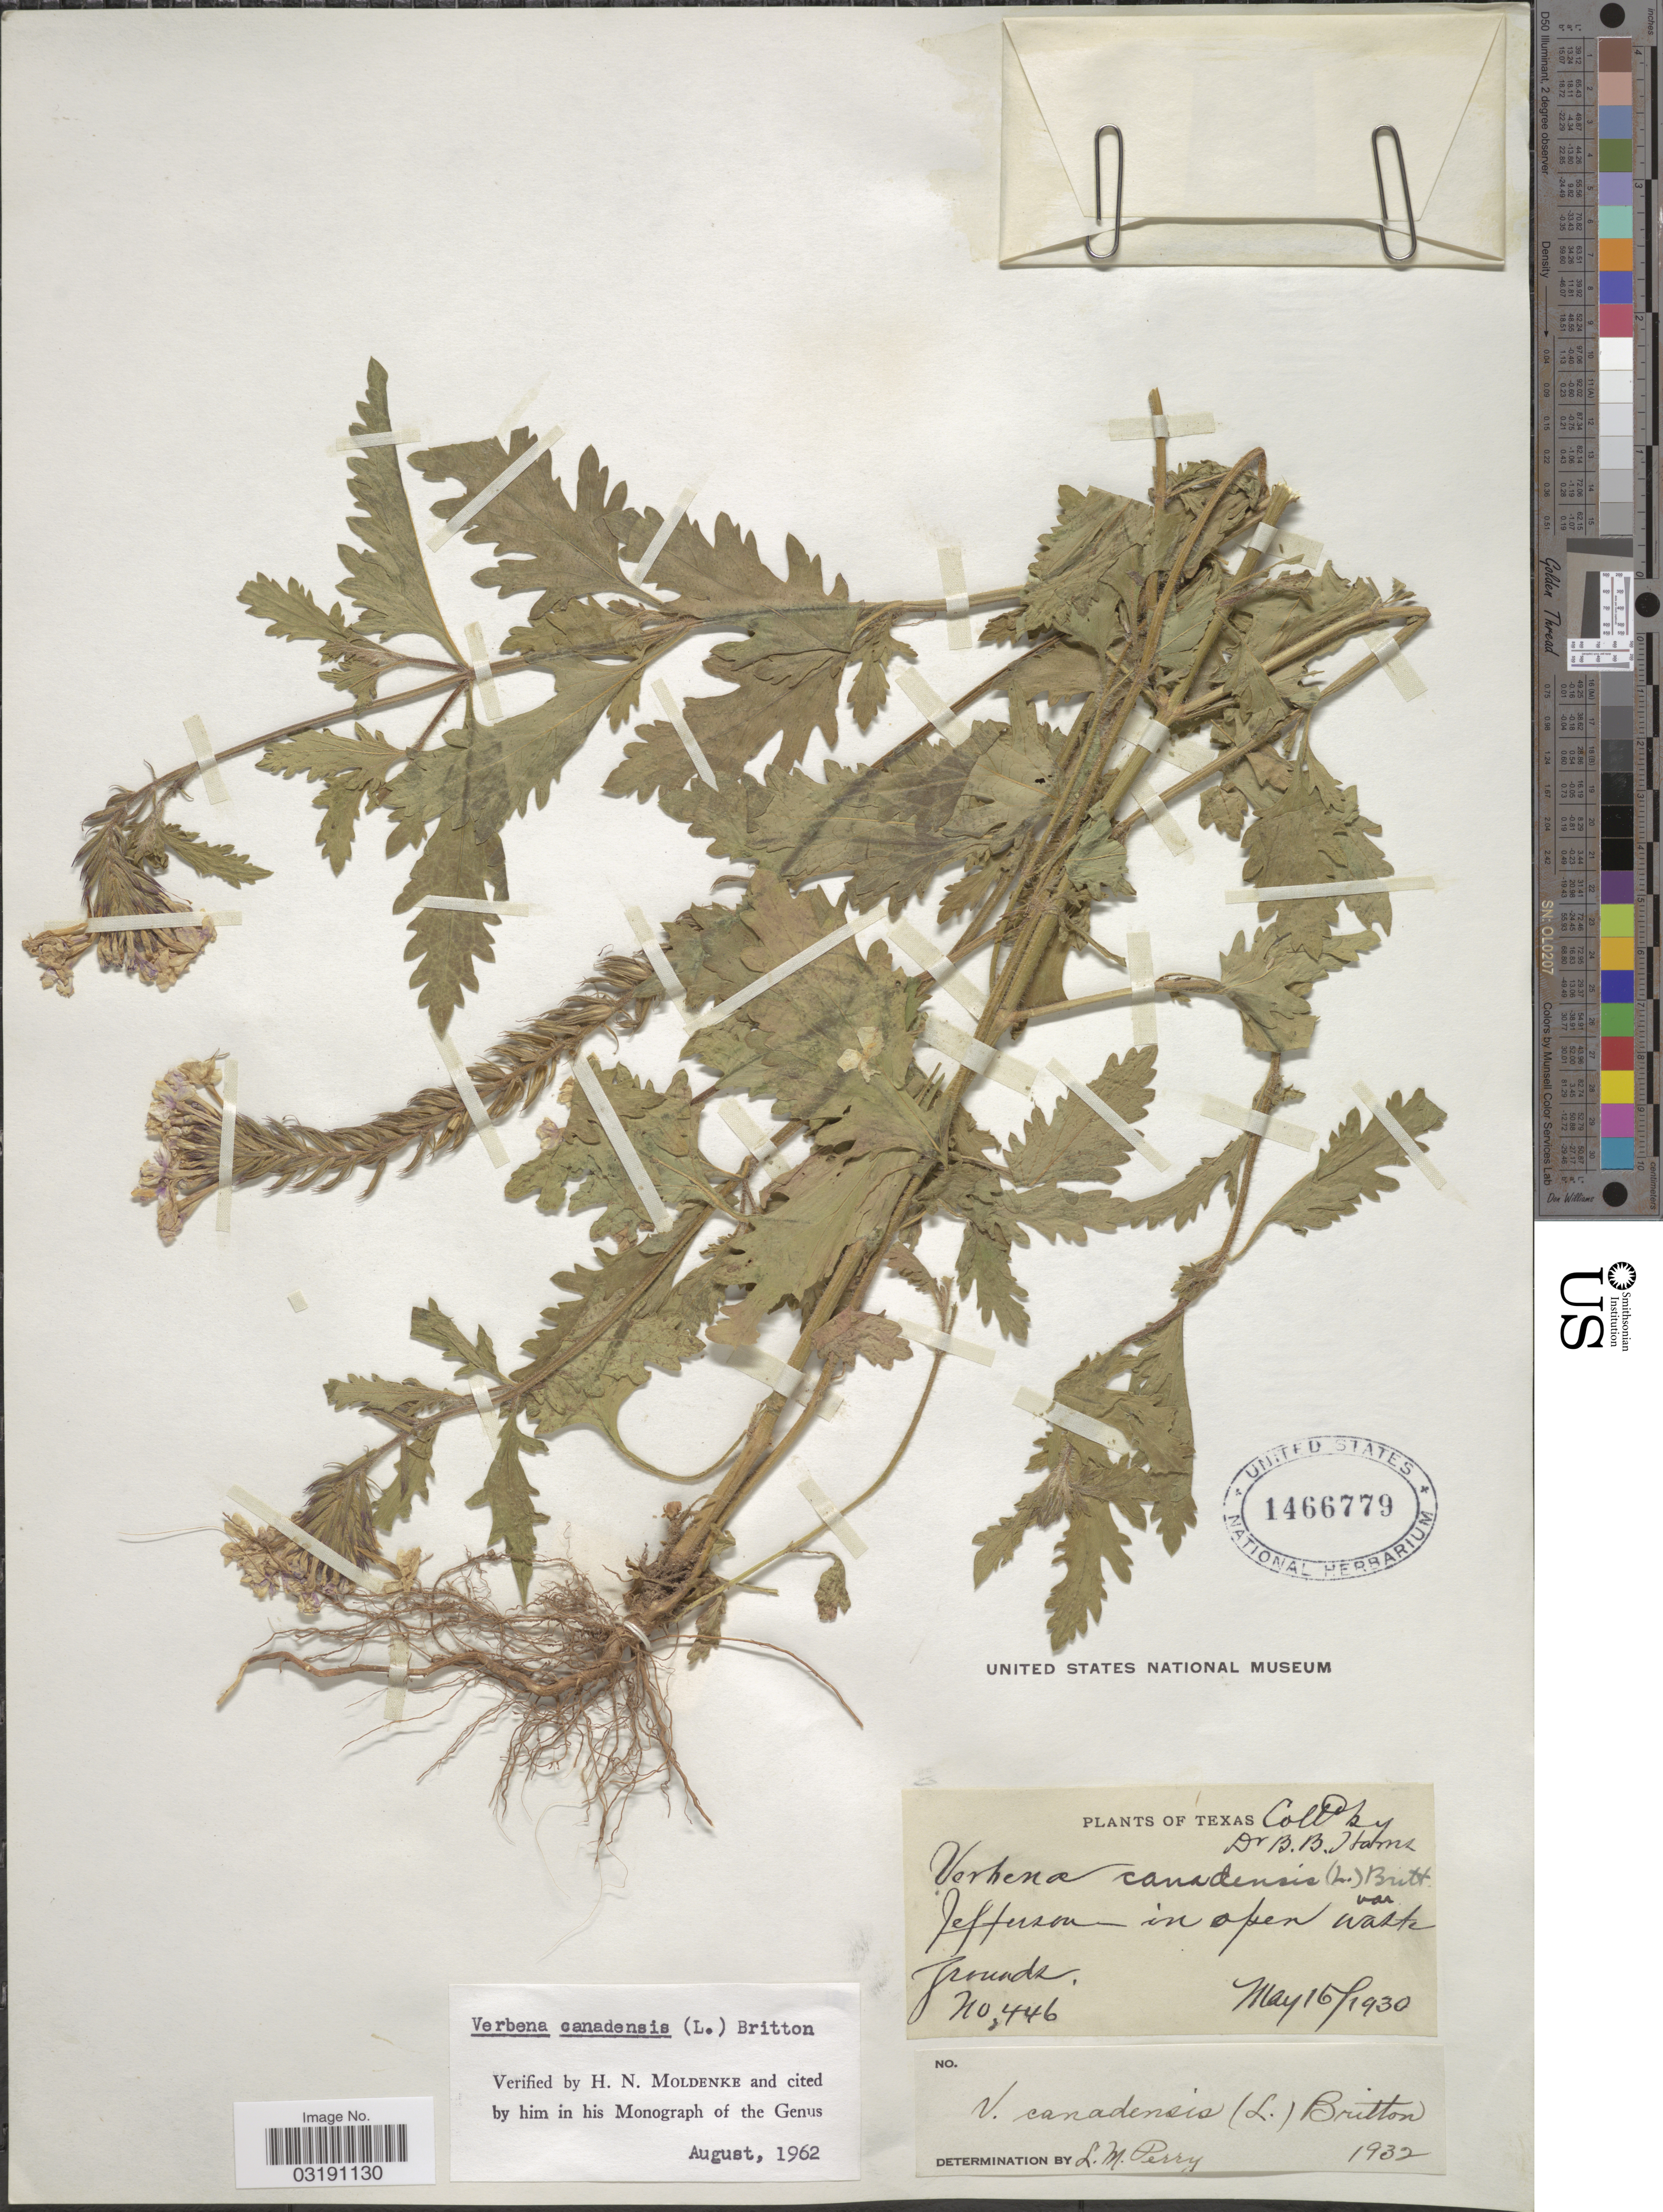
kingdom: Plantae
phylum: Tracheophyta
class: Magnoliopsida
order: Lamiales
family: Verbenaceae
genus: Verbena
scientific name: Verbena canadensis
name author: (L.) Britton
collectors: B. B. Harris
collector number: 446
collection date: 1930-05-16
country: United States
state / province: Texas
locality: Jefferson.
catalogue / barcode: US 1466779